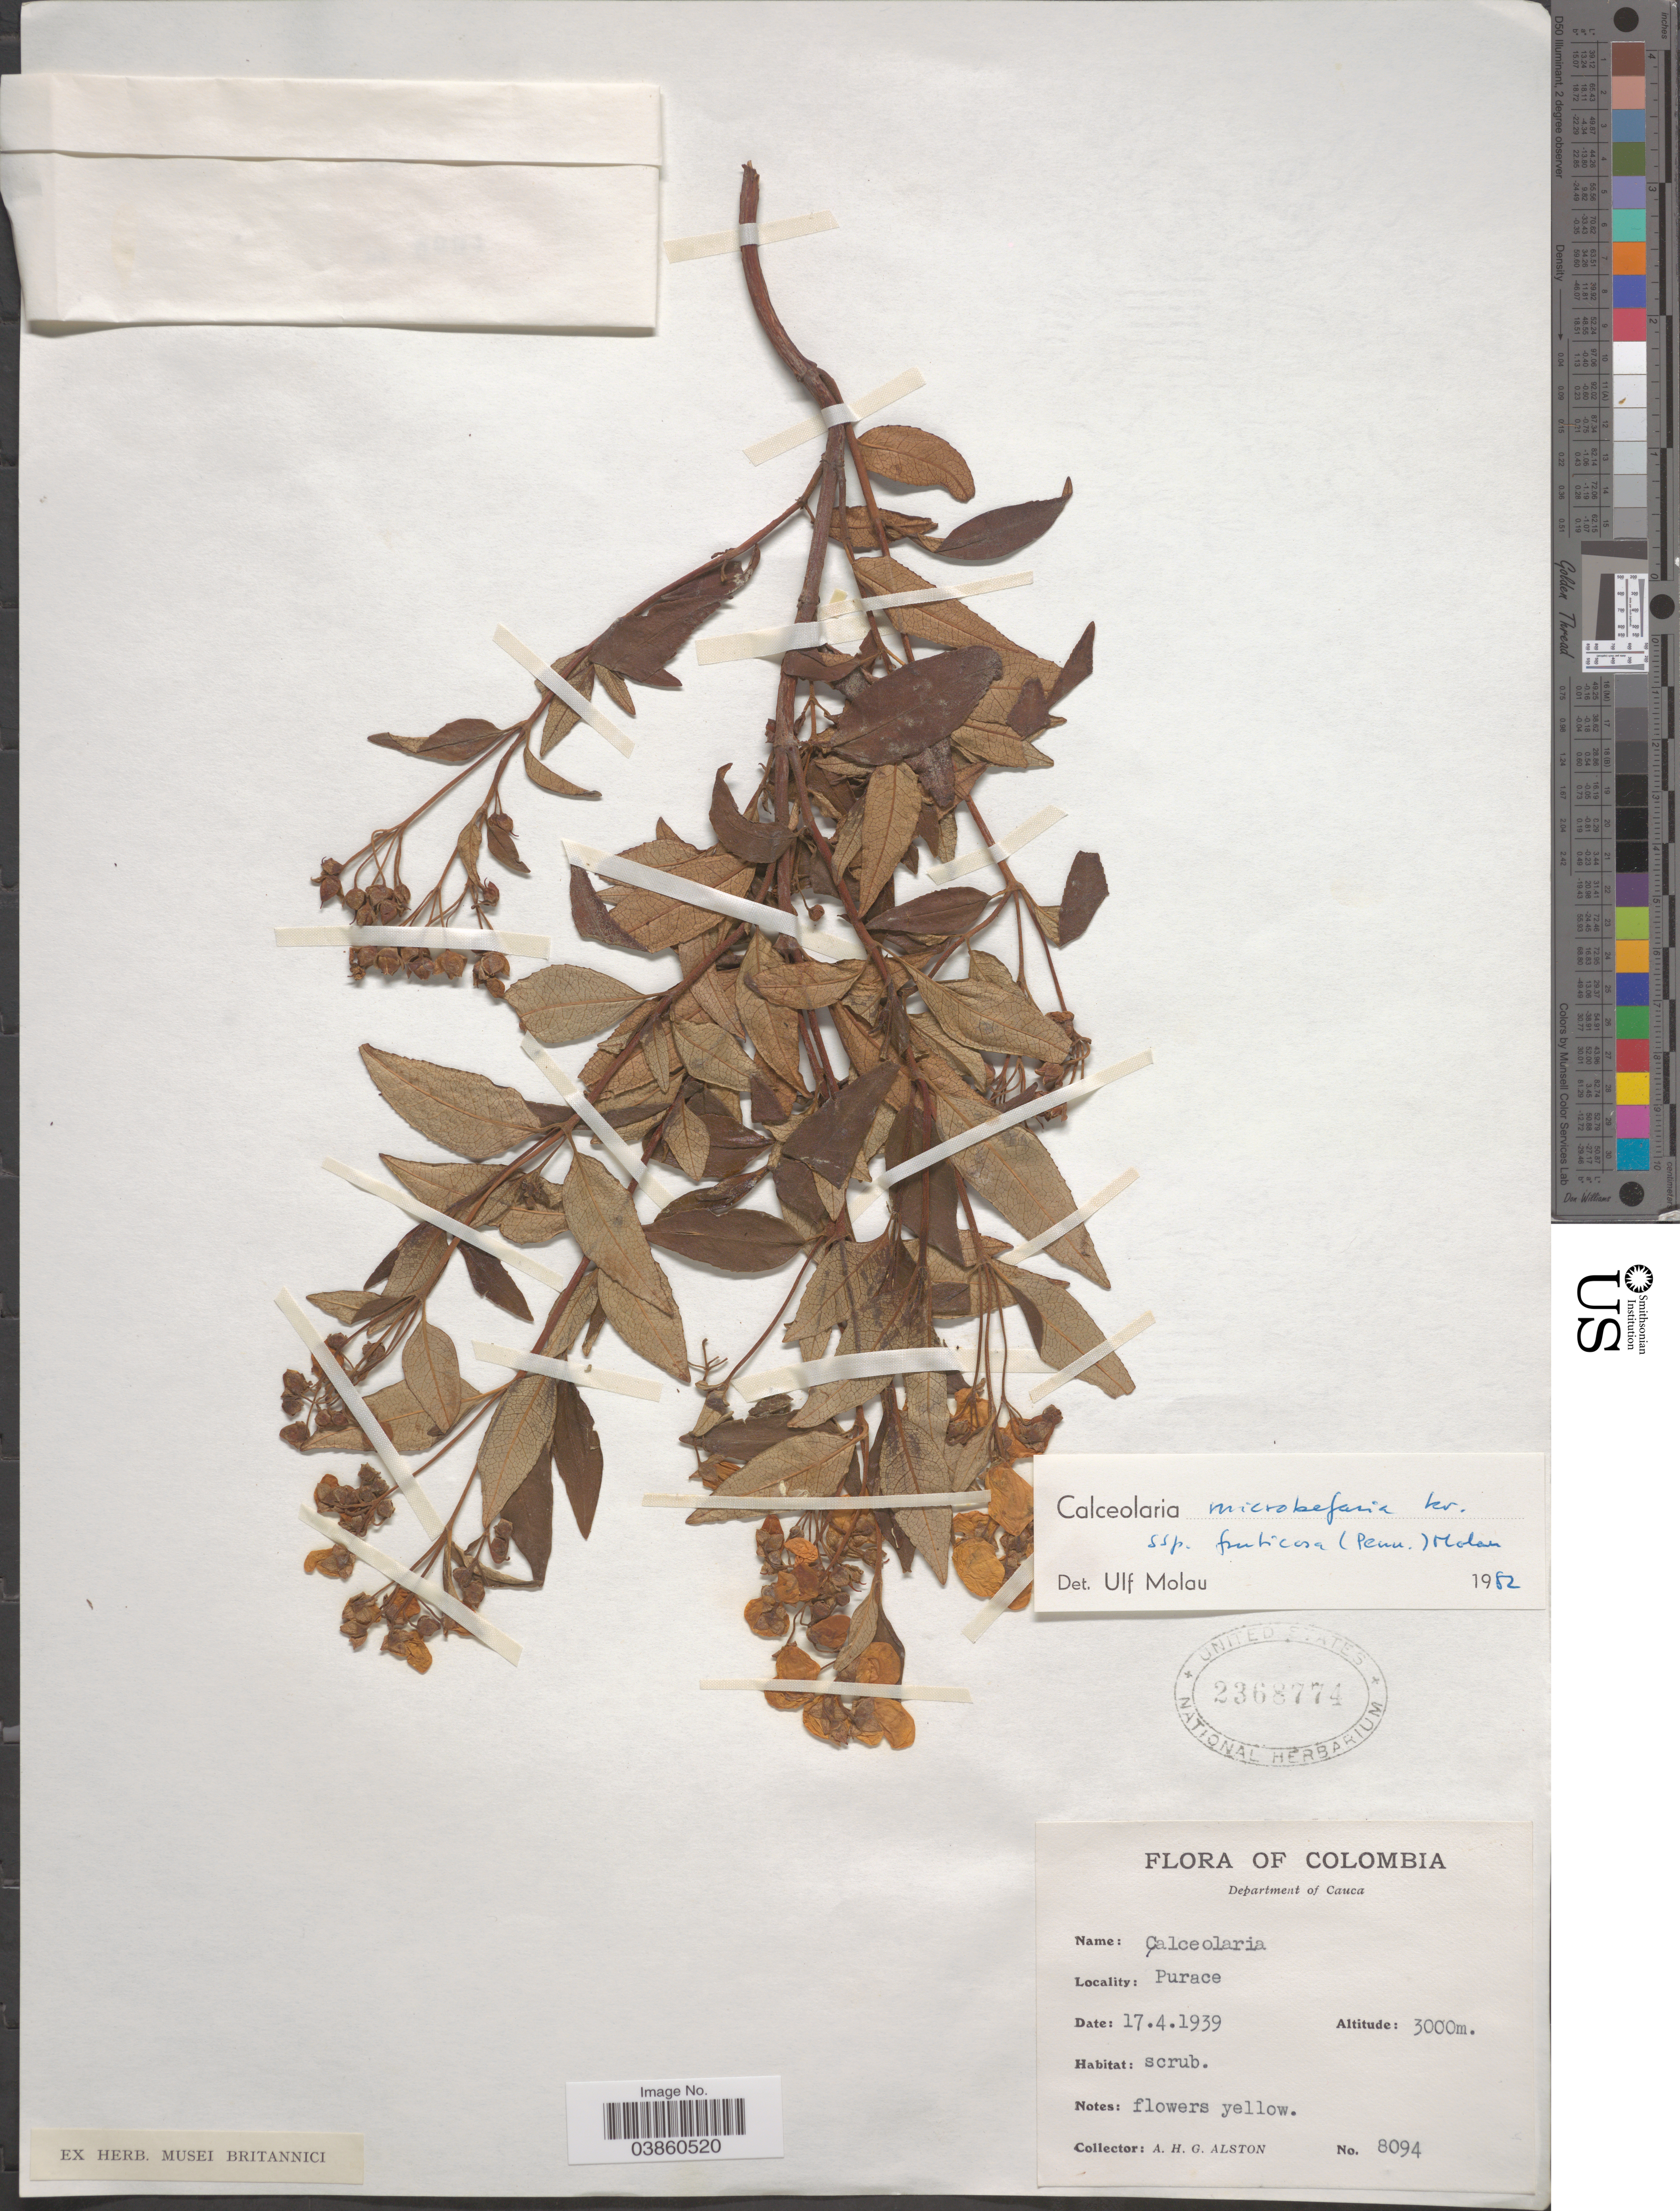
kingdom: Plantae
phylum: Tracheophyta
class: Magnoliopsida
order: Lamiales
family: Calceolariaceae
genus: Calceolaria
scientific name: Calceolaria microbefaria subsp. fruticosa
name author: (Pennell) Molau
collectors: A. H. Alston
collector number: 8094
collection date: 1939-04-17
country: Colombia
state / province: Cauca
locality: Department of Cauca. Purace.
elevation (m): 3000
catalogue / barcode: US 2368774